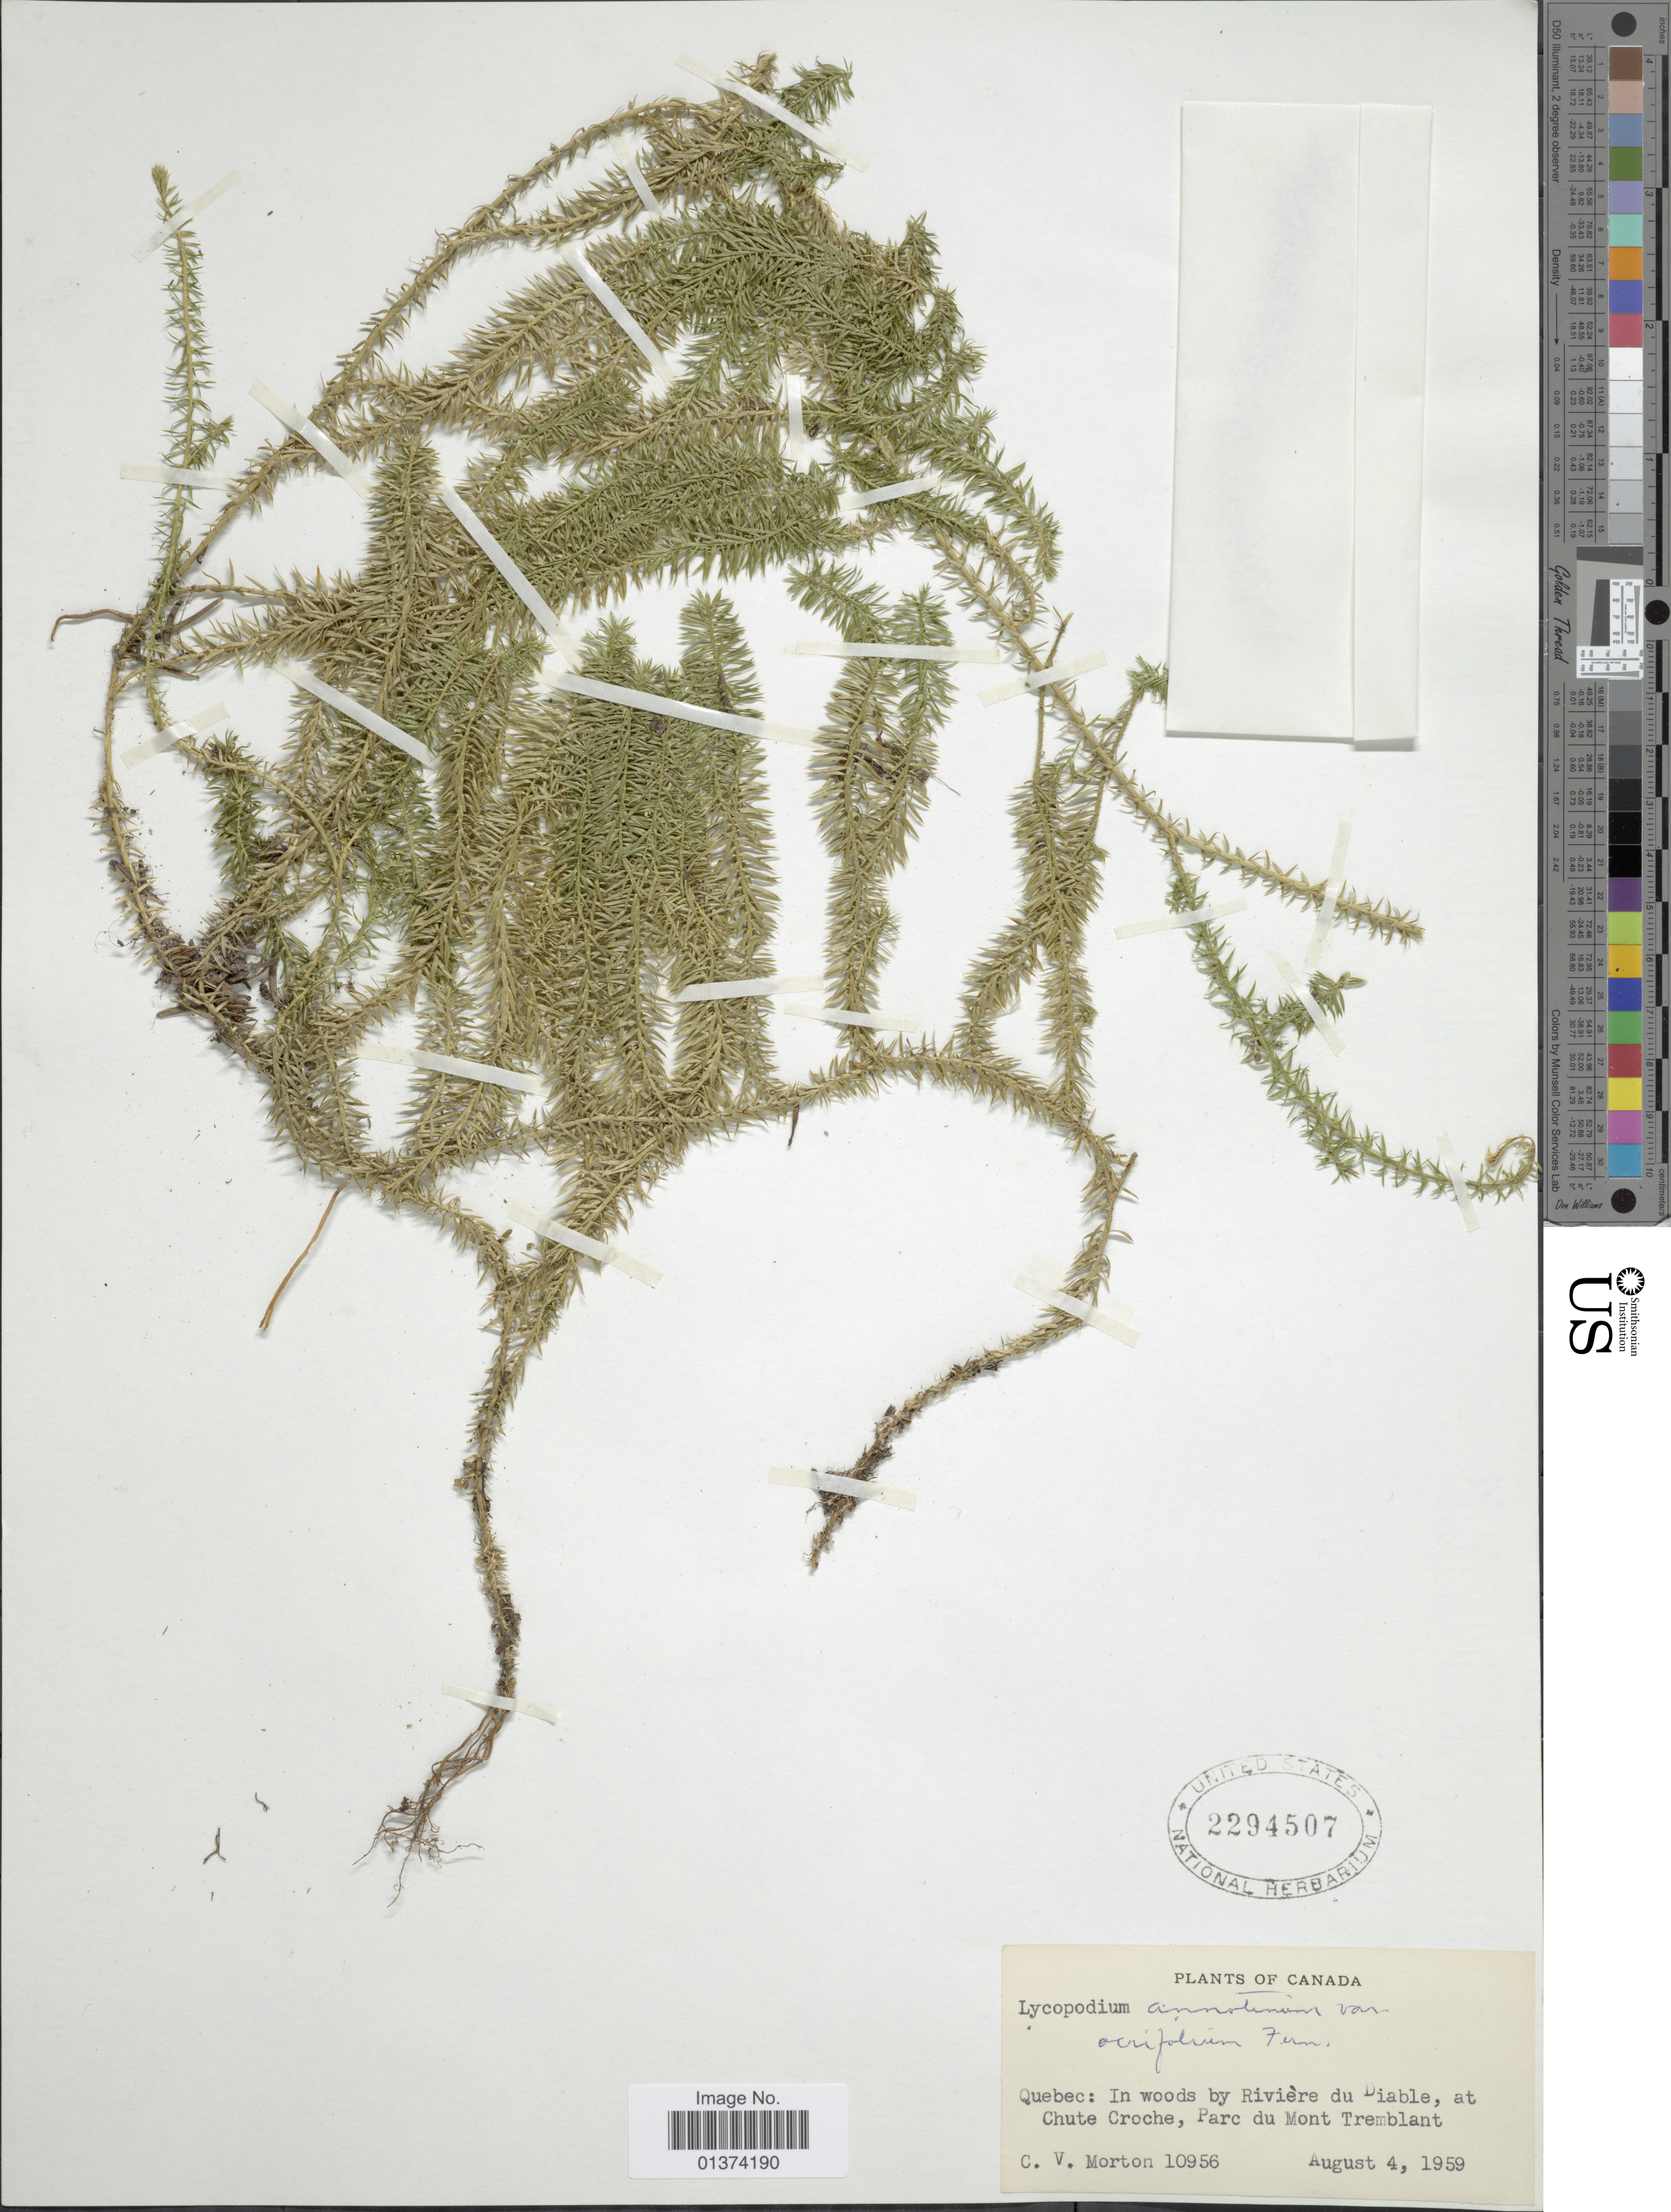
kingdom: Plantae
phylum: Tracheophyta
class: Lycopodiopsida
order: Lycopodiales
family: Lycopodiaceae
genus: Spinulum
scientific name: Spinulum annotinum subsp. annotinum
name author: (L.) A. Haines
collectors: C. V. Morton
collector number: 10956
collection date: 1959-08-04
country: Canada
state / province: Quebec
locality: In woods by Rivière du Diable, at Chute Croche, Parc du Mont Tremblant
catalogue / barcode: US 2294507